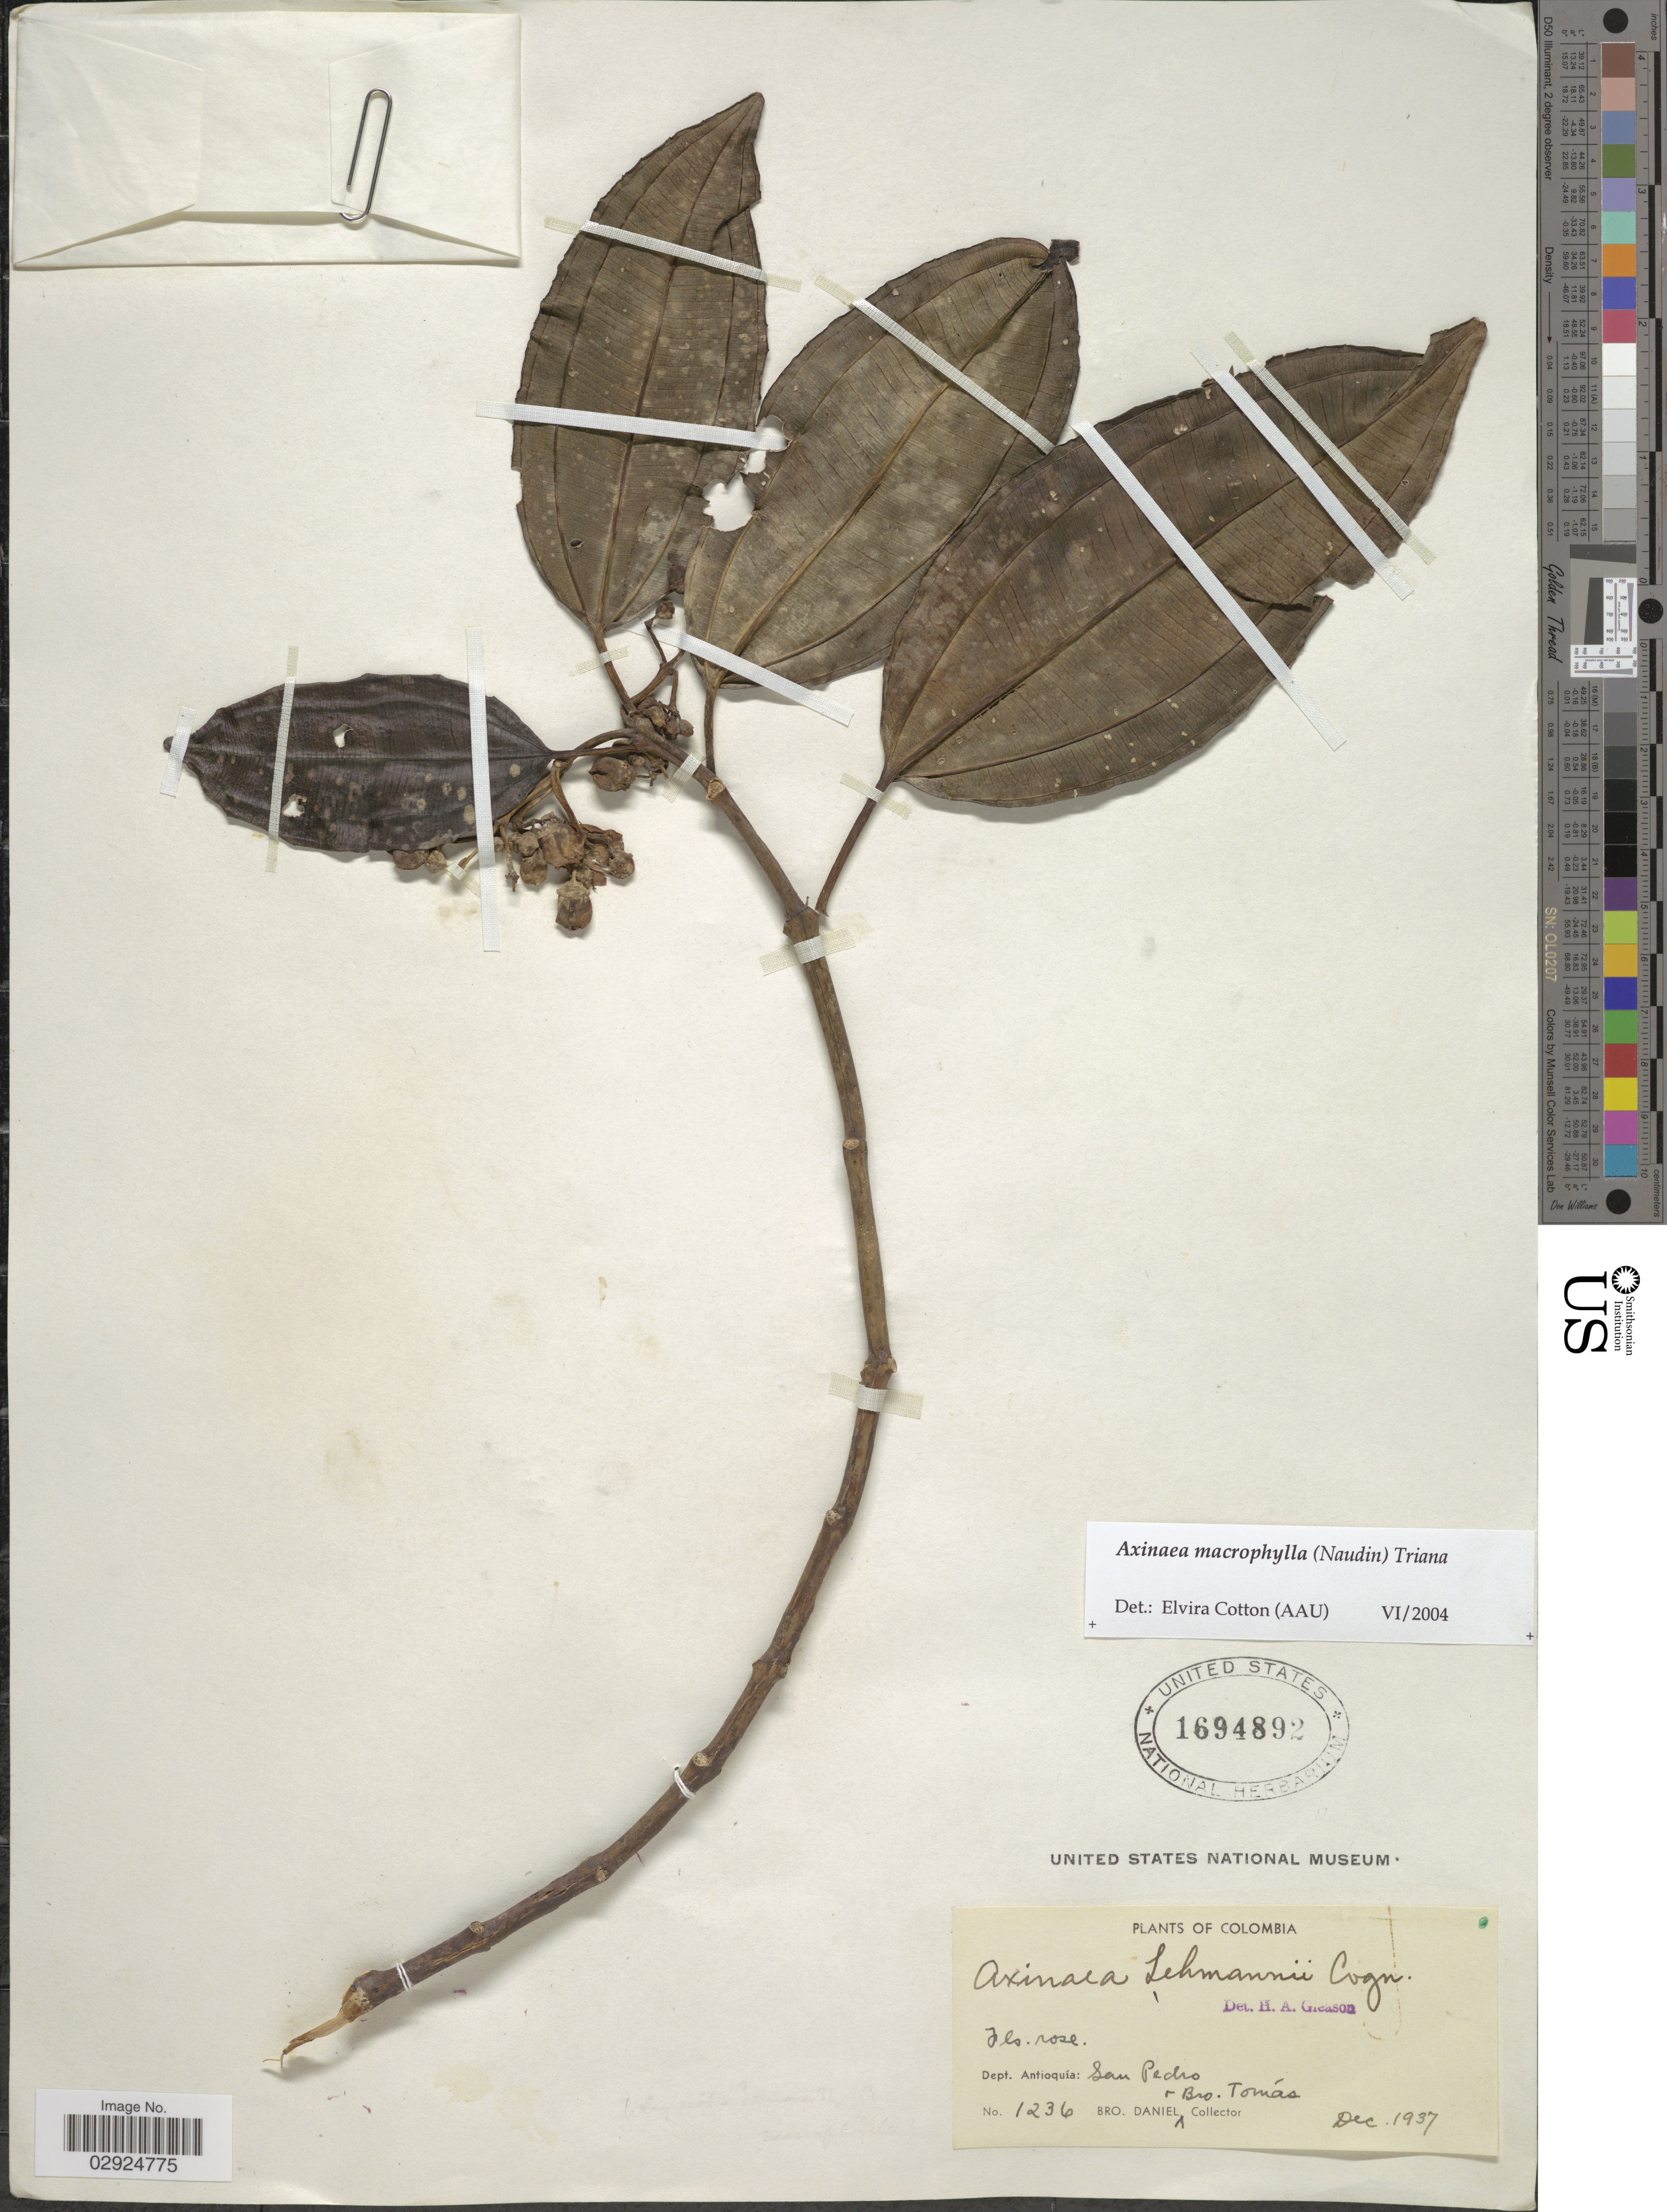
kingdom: Plantae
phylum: Tracheophyta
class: Magnoliopsida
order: Myrtales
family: Melastomataceae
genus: Axinaea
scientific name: Axinaea macrophylla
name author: (Naudin) Triana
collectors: Bro. Daniel & B. Tomas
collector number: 1236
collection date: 1937-12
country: Colombia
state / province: Antioquia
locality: Dept. Antioquia: San Pedro.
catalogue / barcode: US 1694892